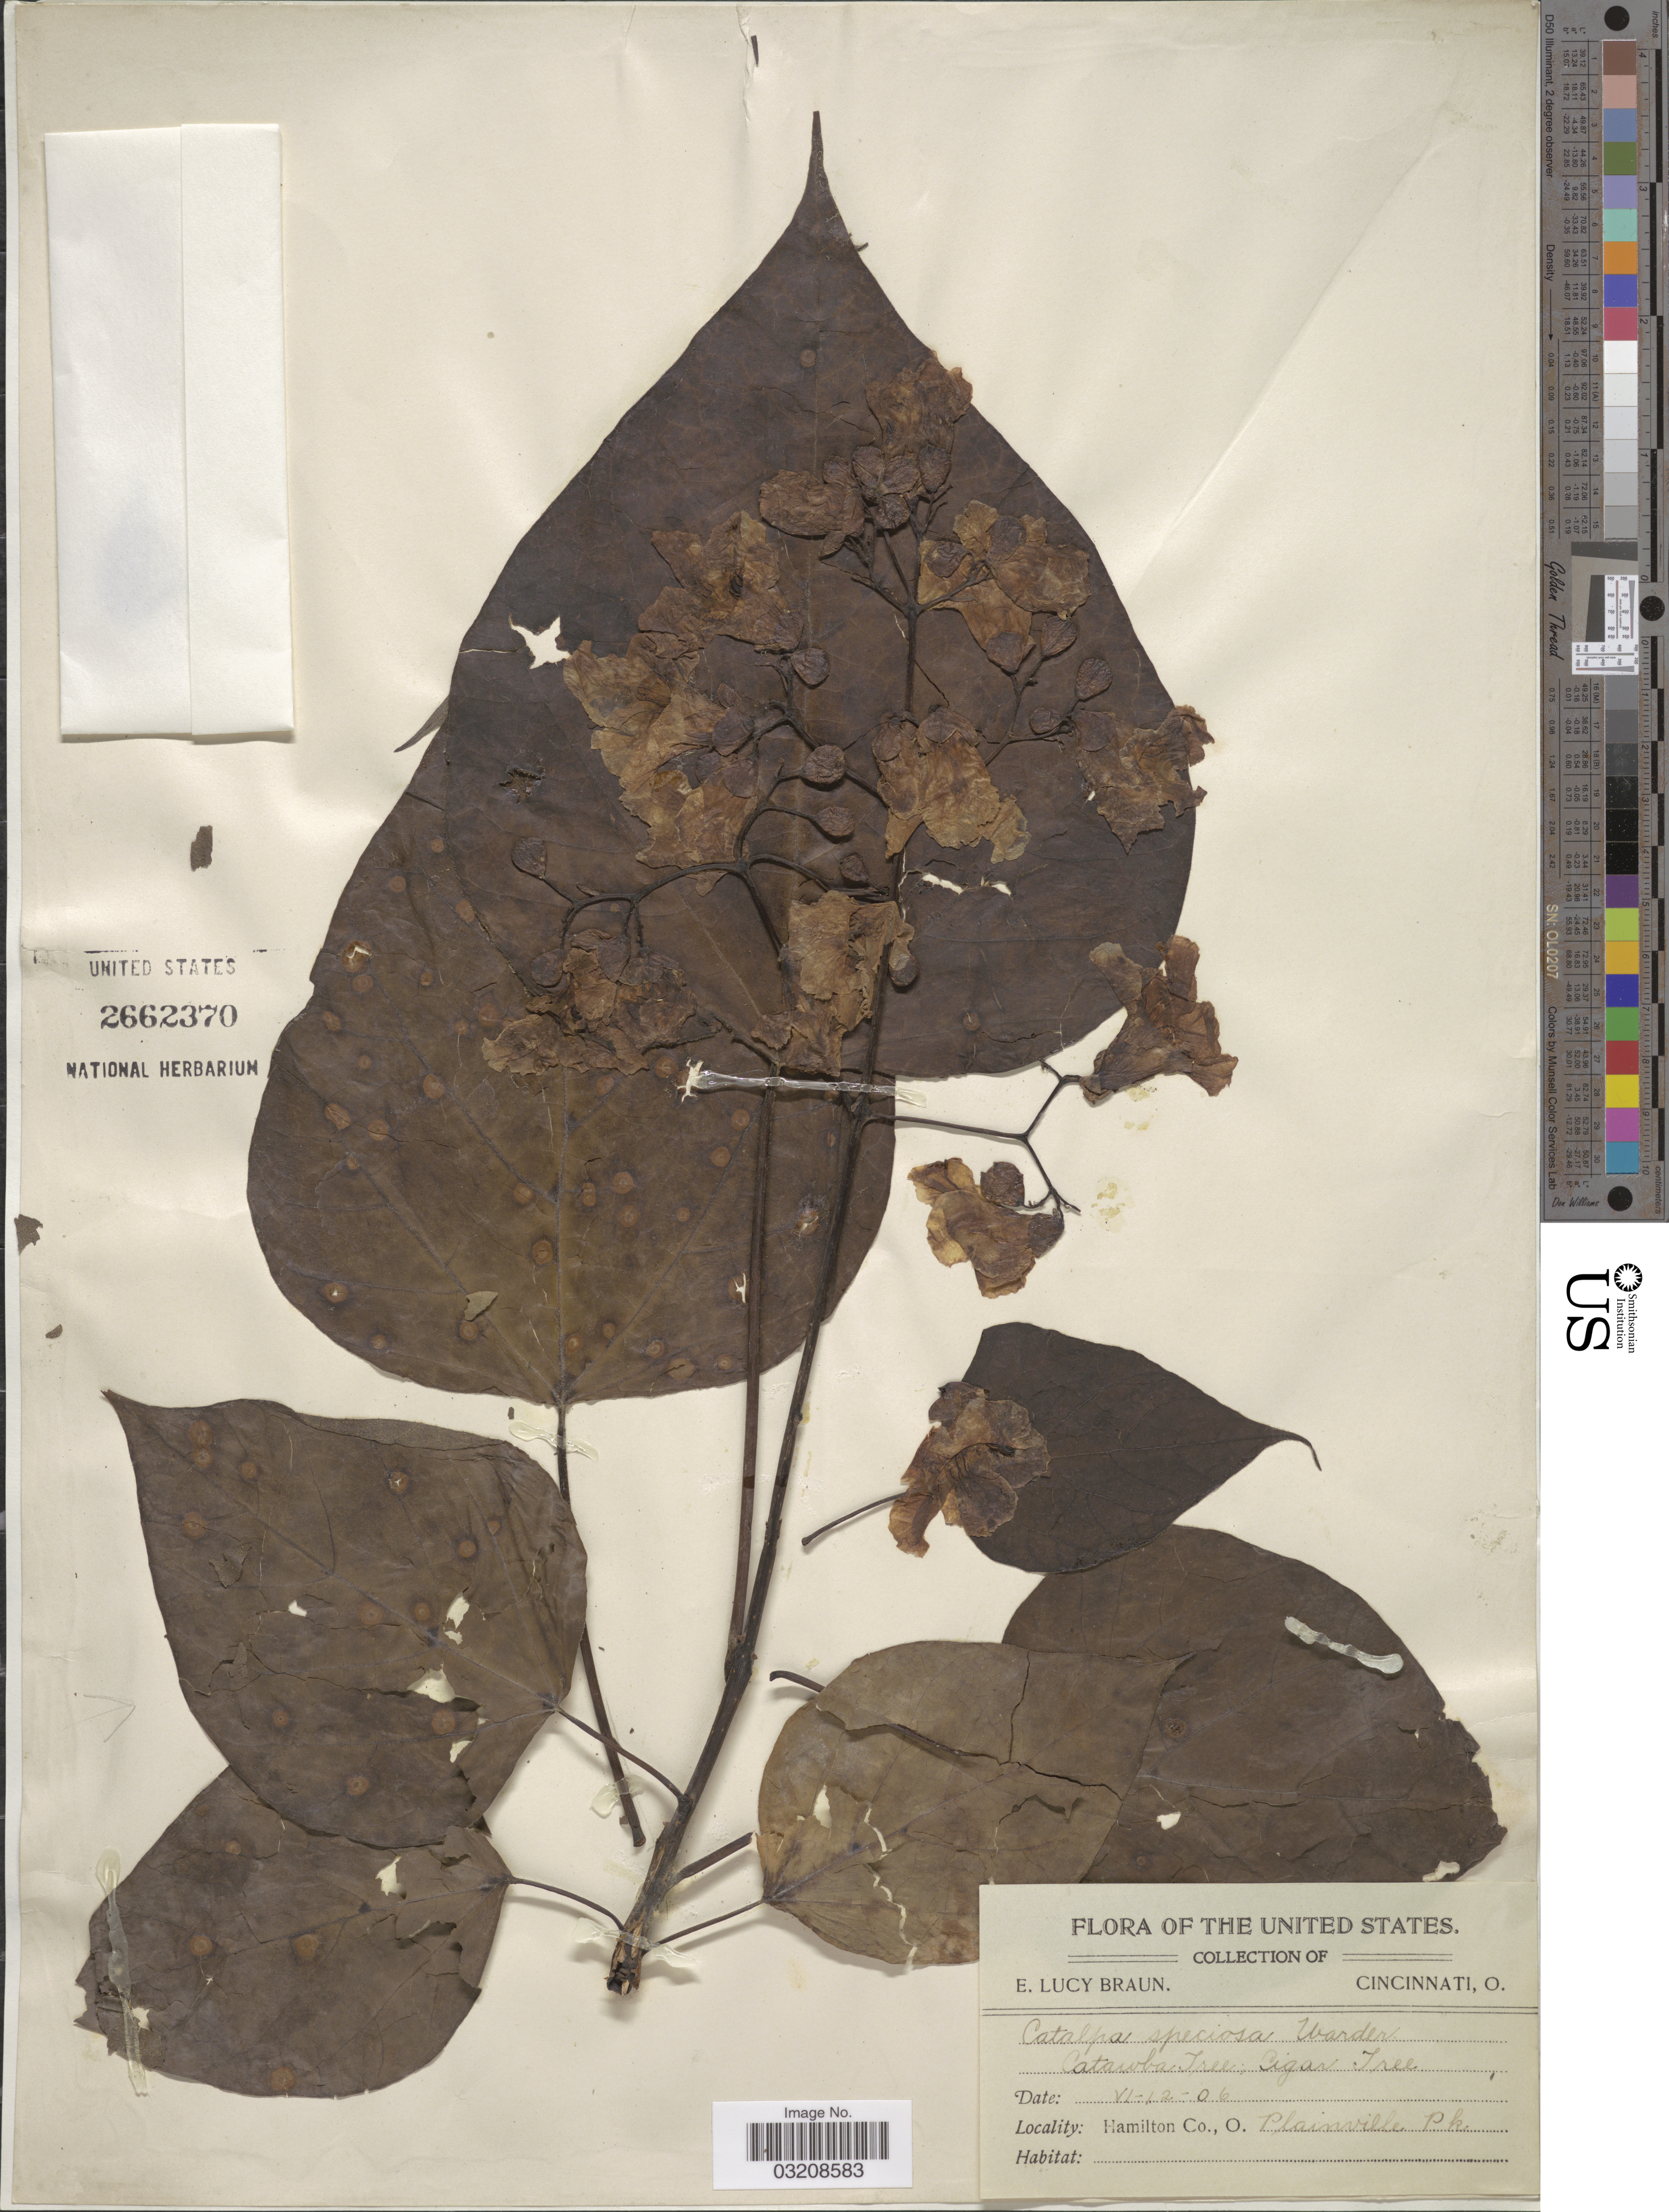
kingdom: Plantae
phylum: Tracheophyta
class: Magnoliopsida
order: Lamiales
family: Bignoniaceae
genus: Catalpa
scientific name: Catalpa speciosa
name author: (Warder) Warder ex Engelm.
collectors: E. L. Braun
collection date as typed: Transcribed d/m/y: 12/6/6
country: United States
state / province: Ohio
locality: Hamilton Co., O. Plainville Pk.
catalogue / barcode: US 2662370